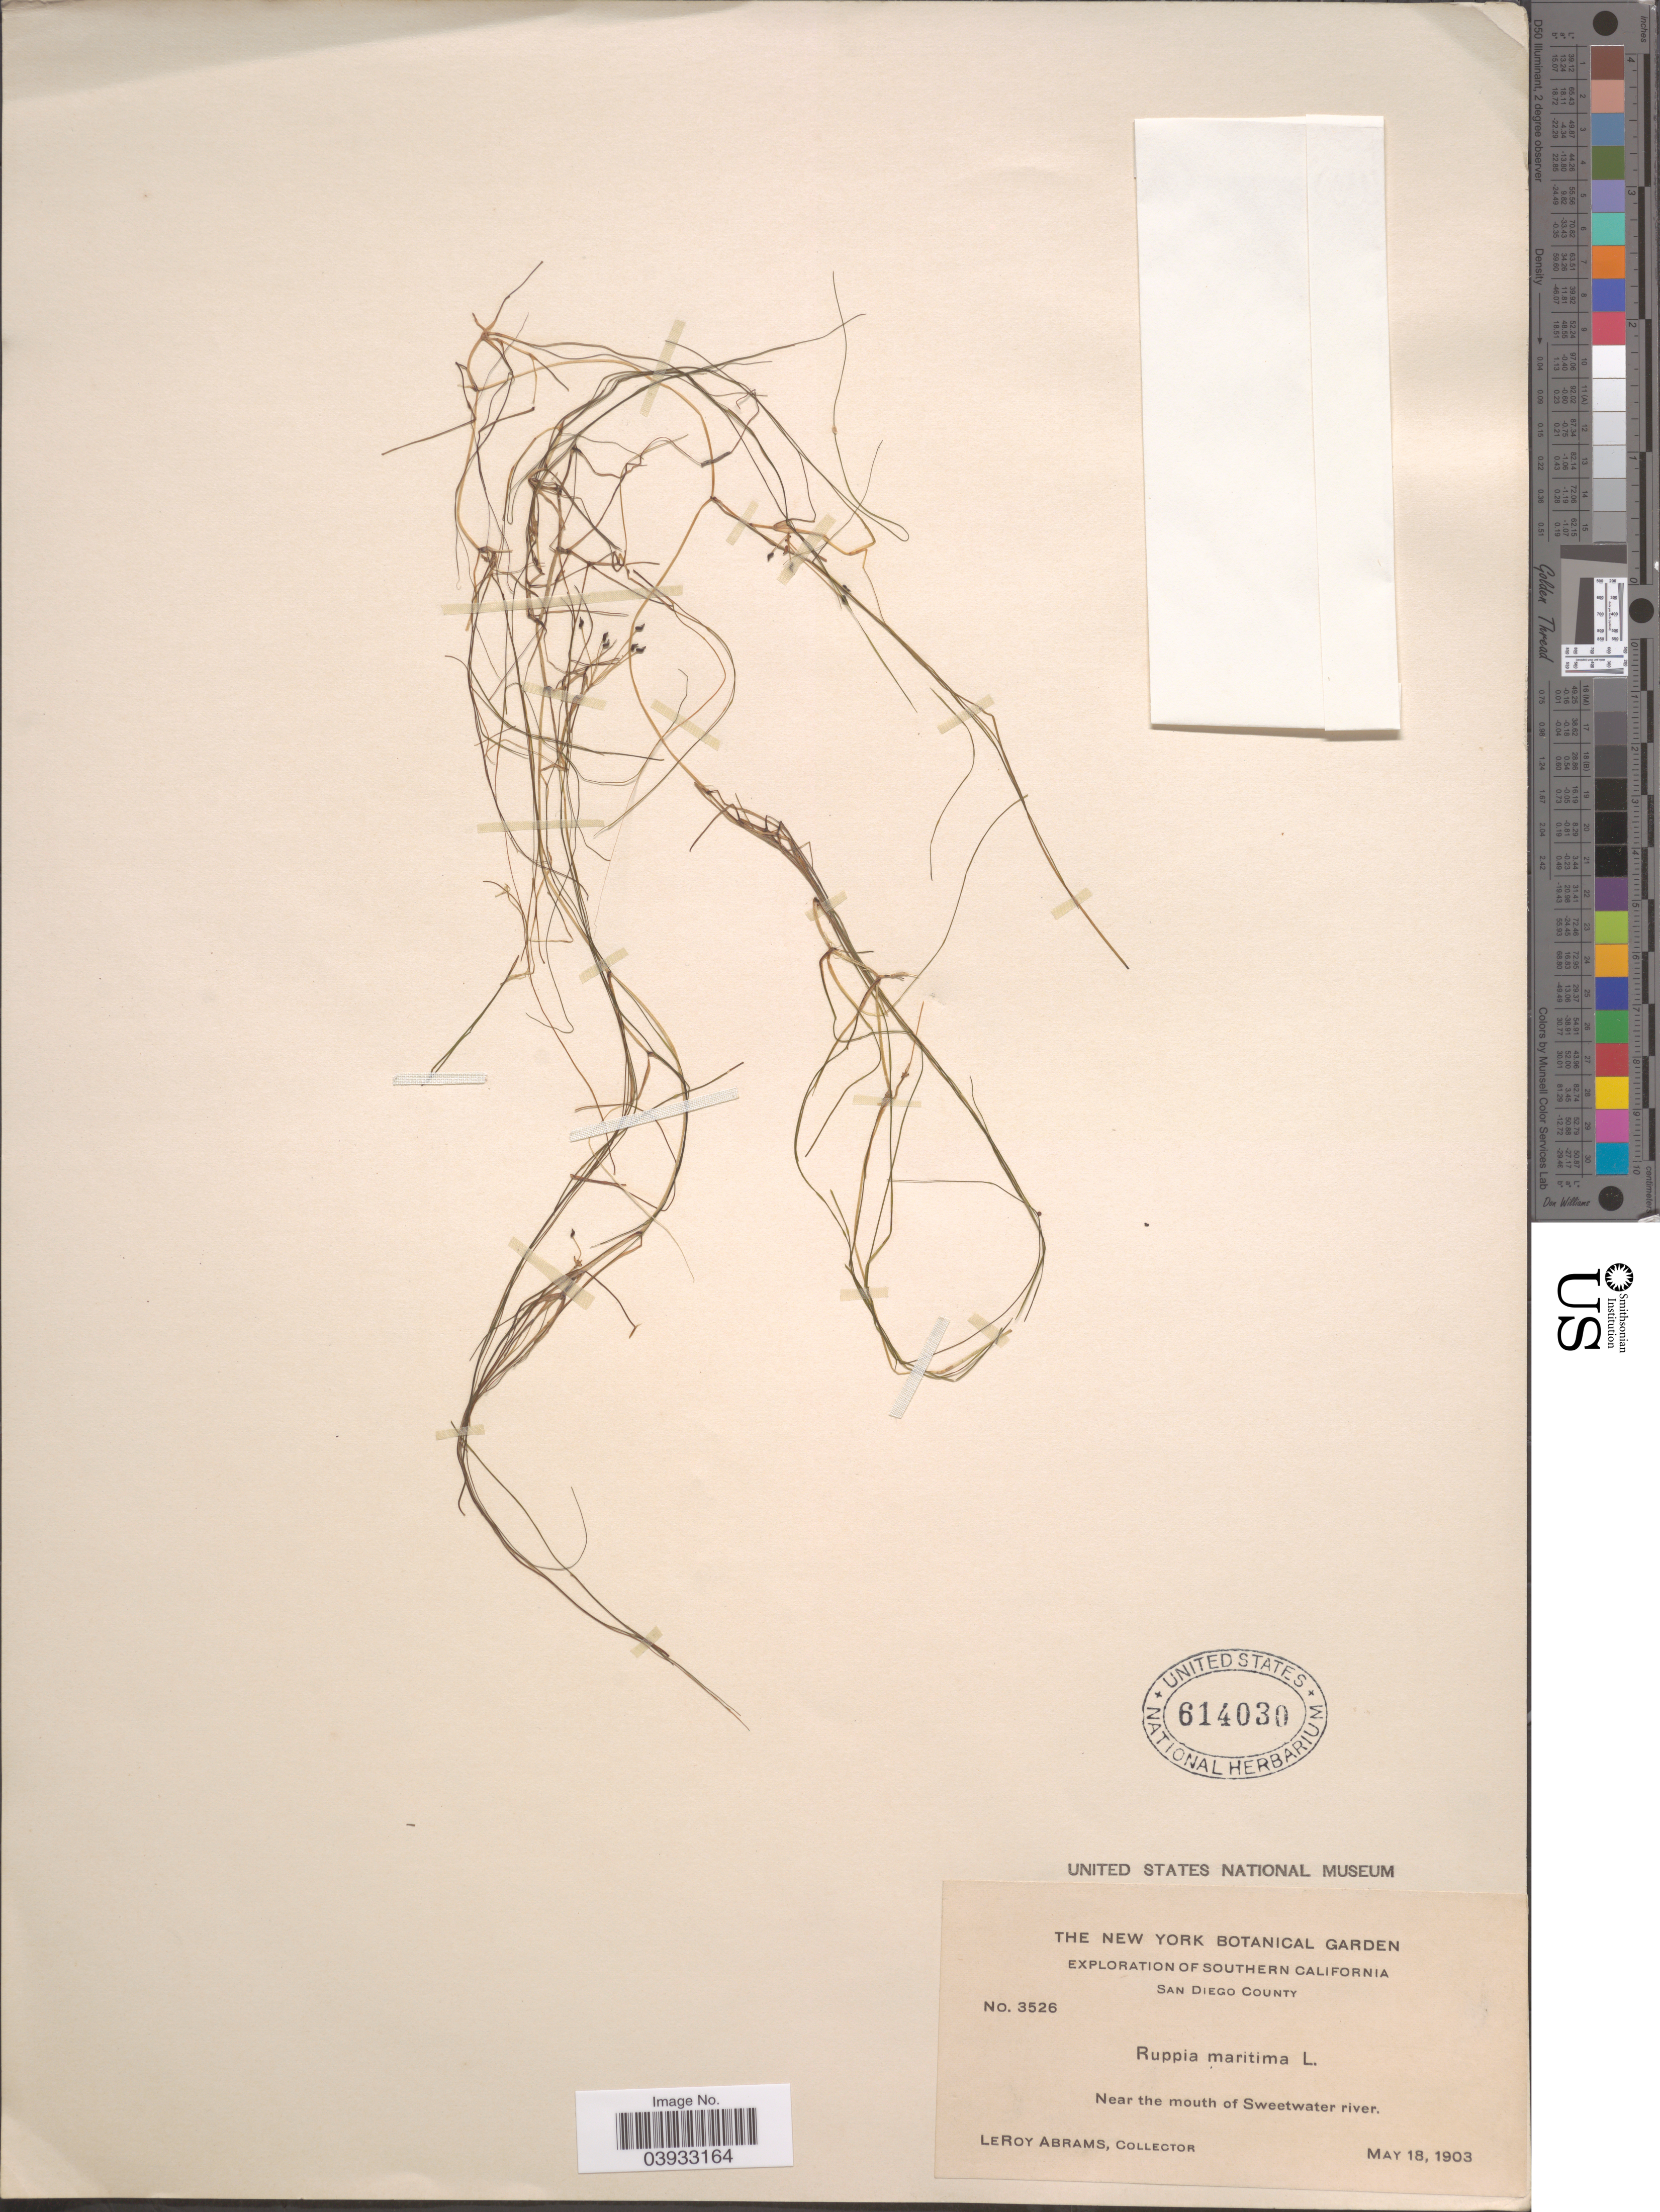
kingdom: Plantae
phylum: Tracheophyta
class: Liliopsida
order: Alismatales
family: Ruppiaceae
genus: Ruppia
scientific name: Ruppia maritima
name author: L.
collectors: L. Abrams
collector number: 3526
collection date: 1903-05-18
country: United States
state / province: California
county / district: San Diego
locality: Southern California. San Diego County. Near the mouth of Sweetwater river.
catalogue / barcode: US 614030